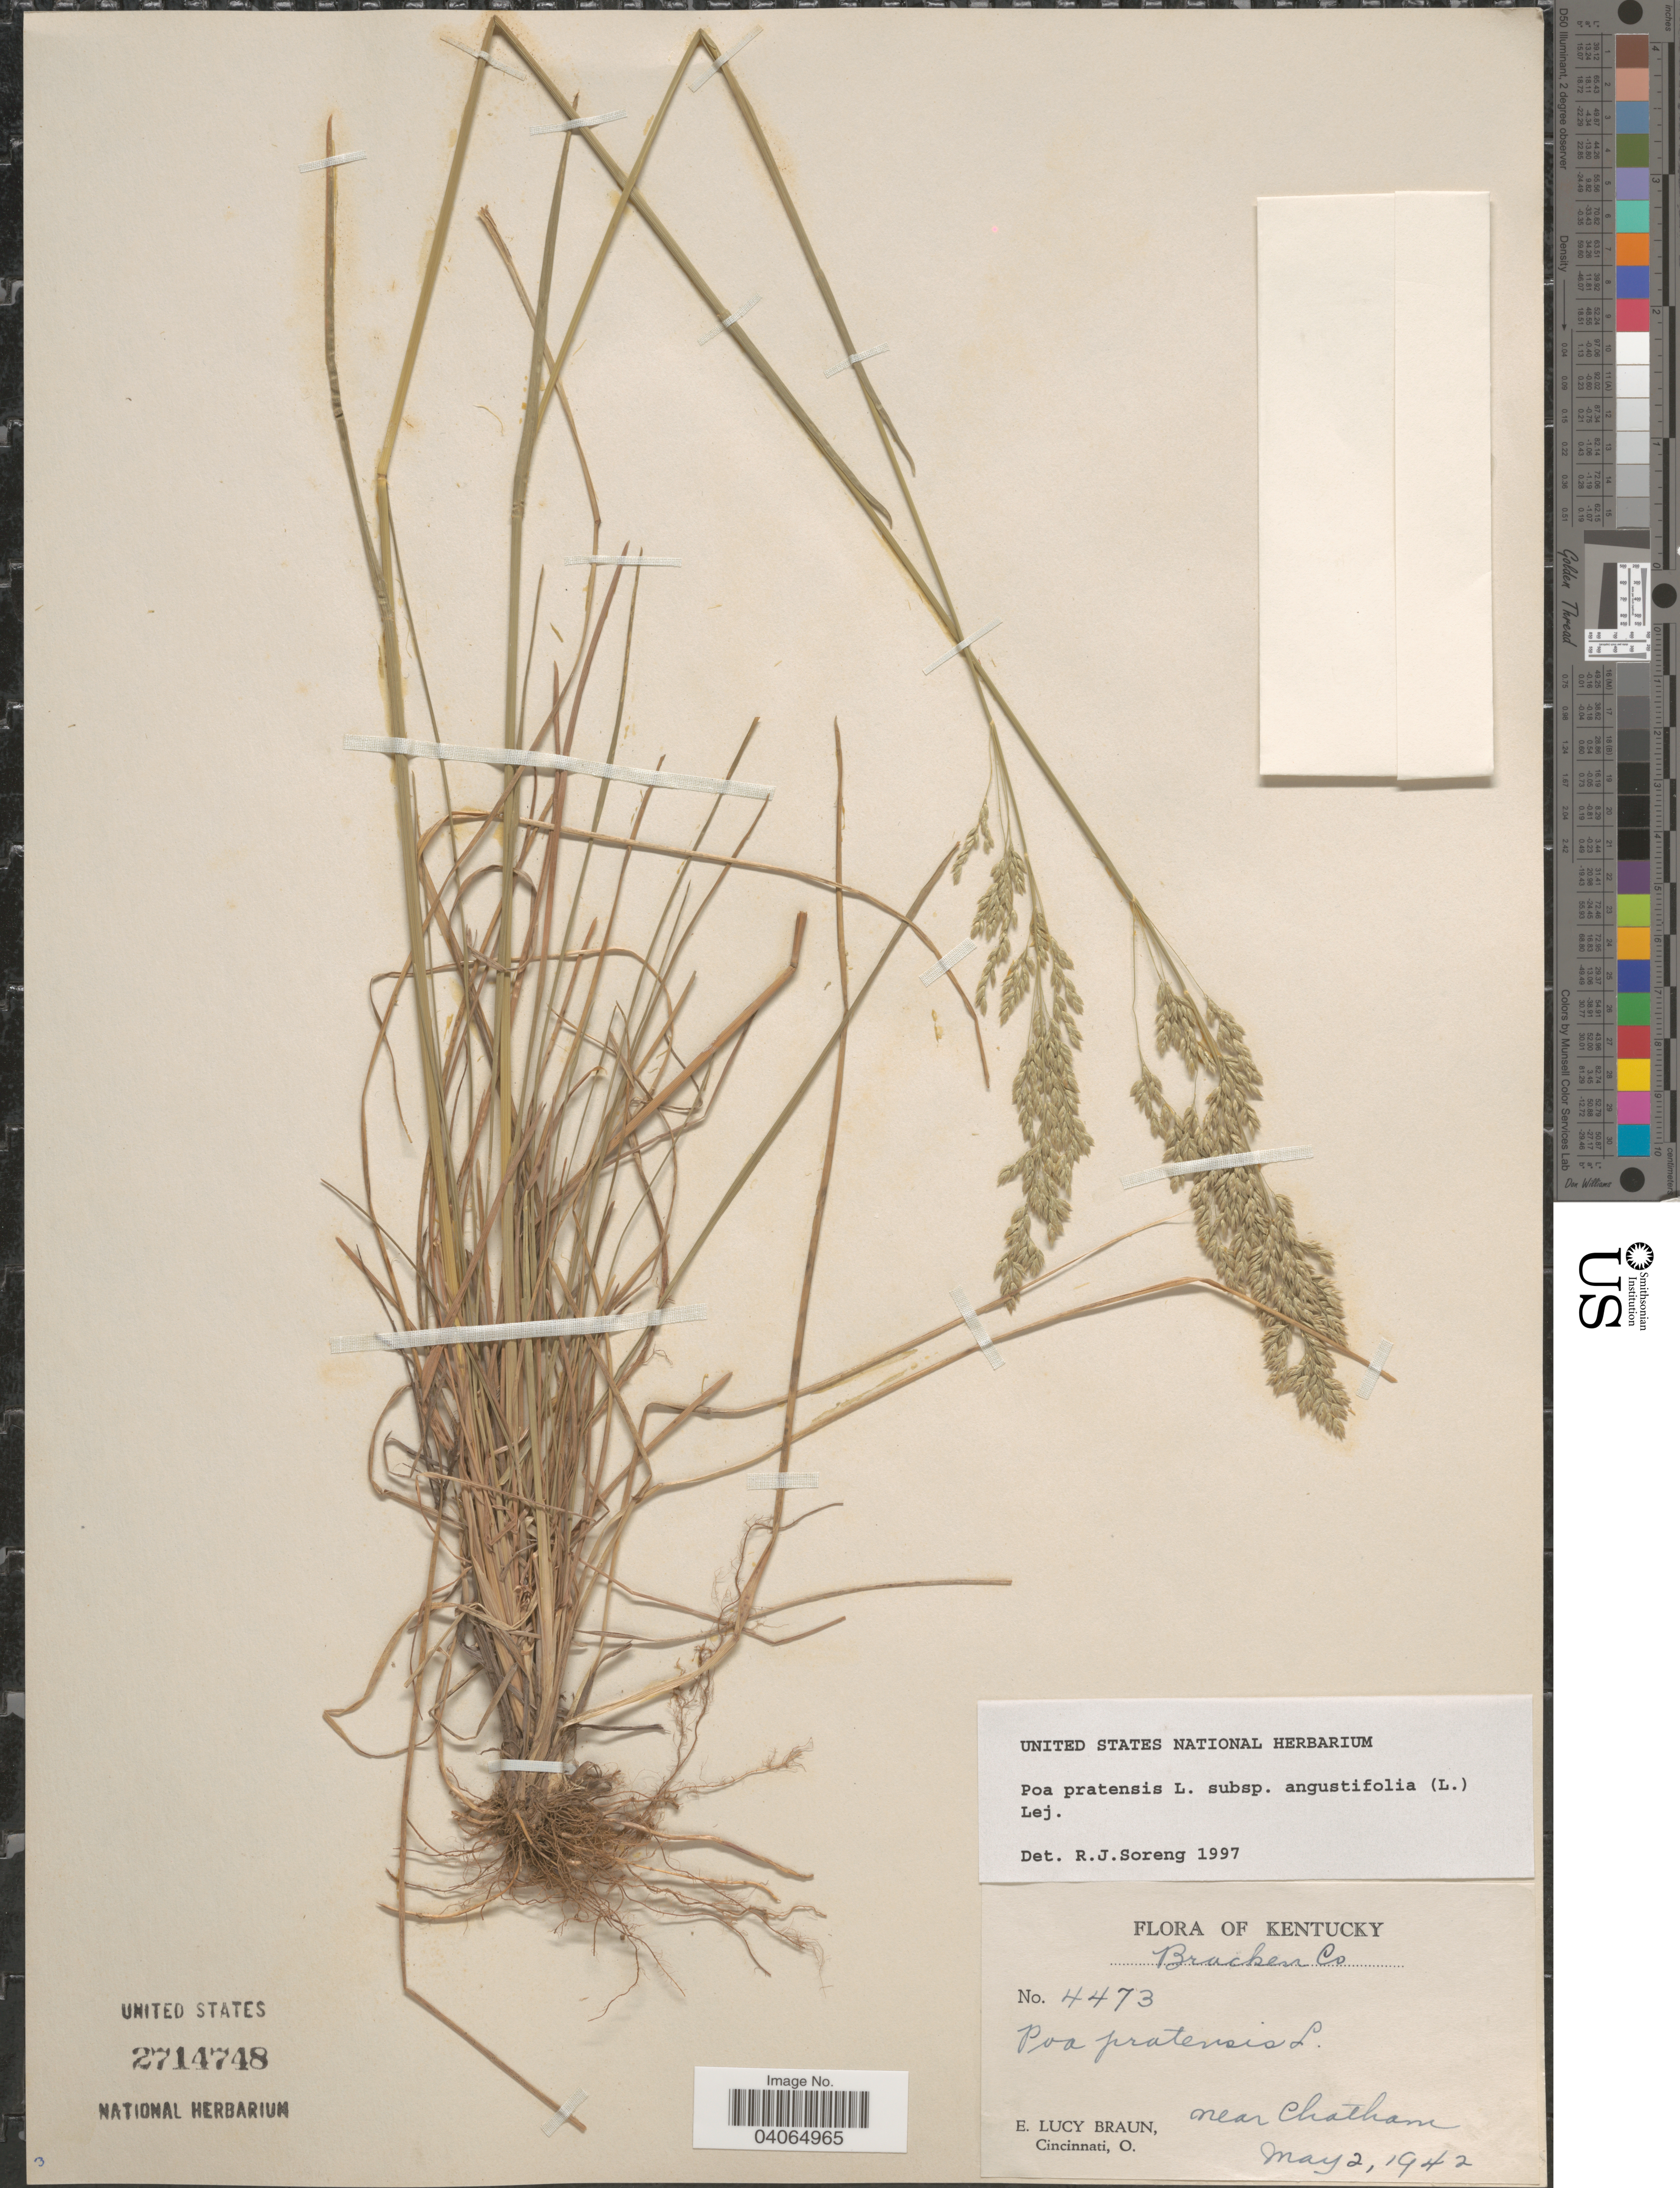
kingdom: Plantae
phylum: Tracheophyta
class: Liliopsida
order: Poales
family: Poaceae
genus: Poa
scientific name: Poa pratensis subsp. angustifolia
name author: (L.) Lej.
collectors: E. L. Braun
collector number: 4473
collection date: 1942-05-02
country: United States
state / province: Kentucky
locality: Bracken Co. Near Chatham.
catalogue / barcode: US 2714748